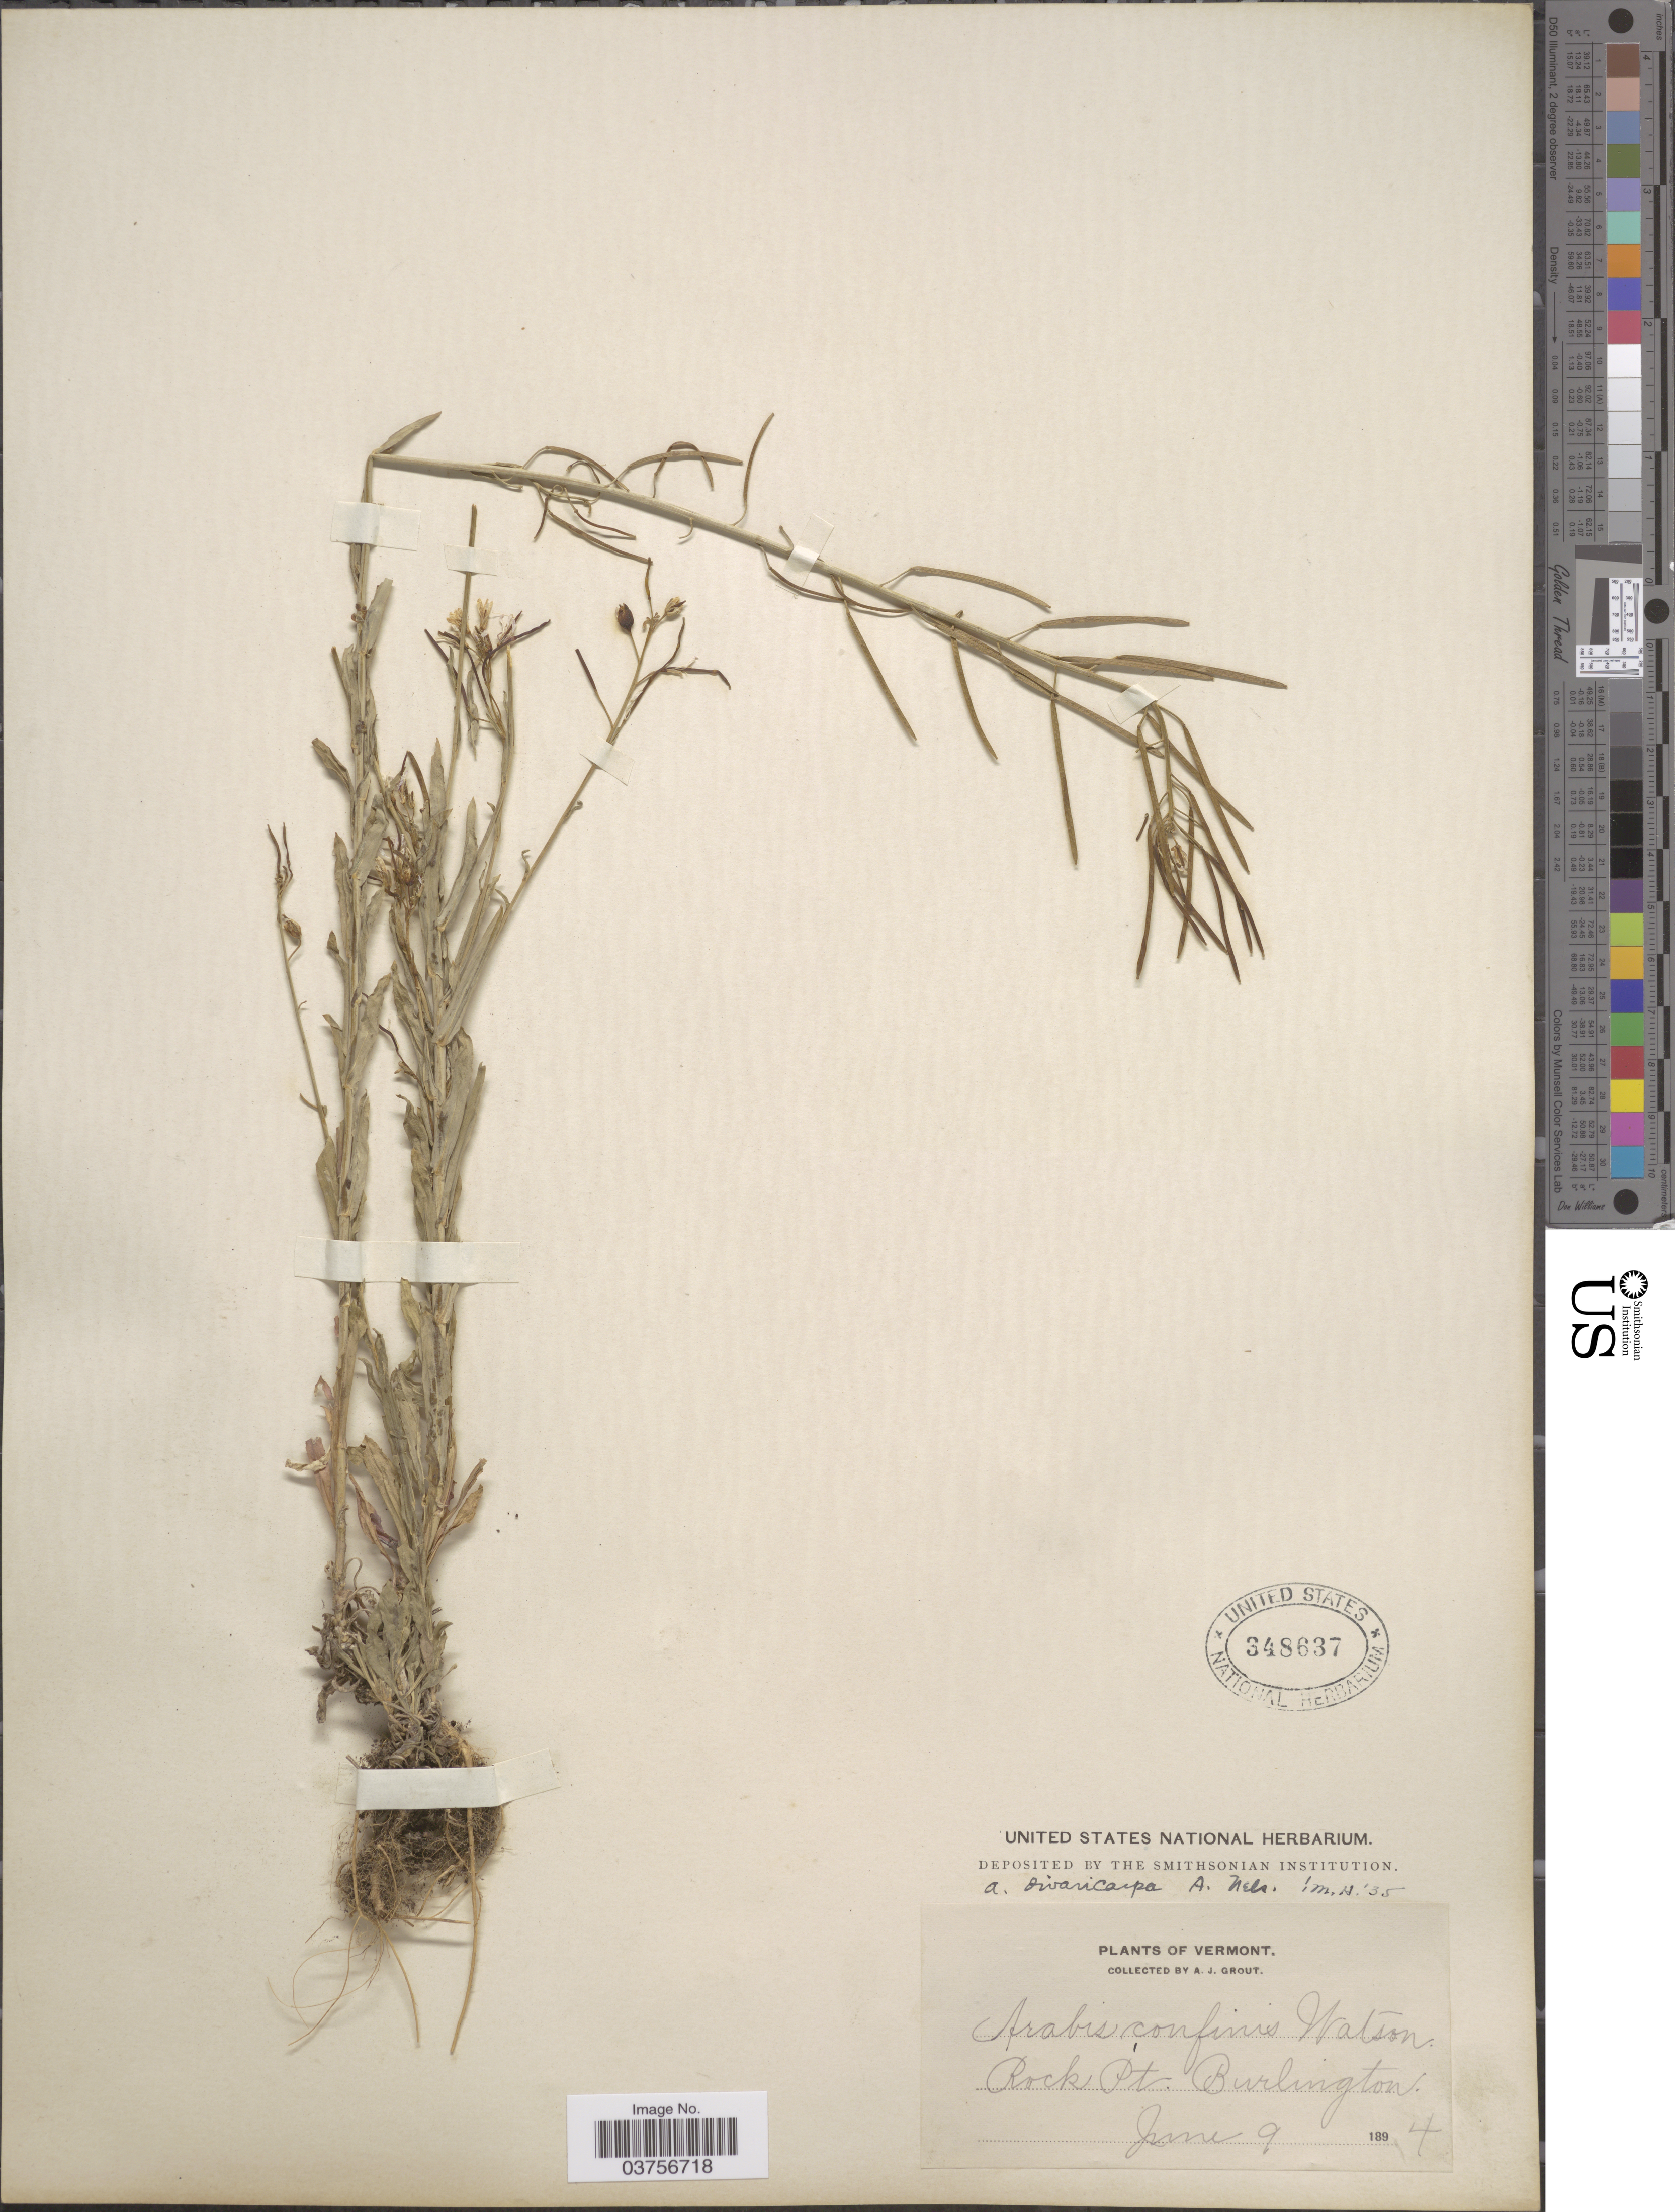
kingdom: Plantae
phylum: Tracheophyta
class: Magnoliopsida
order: Brassicales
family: Brassicaceae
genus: Arabis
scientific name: Arabis divaricarpa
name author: A. Nelson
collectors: A. J. Grout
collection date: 1894-06-09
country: United States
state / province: Vermont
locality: Rock Pt. Burlington.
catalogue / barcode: US 348637